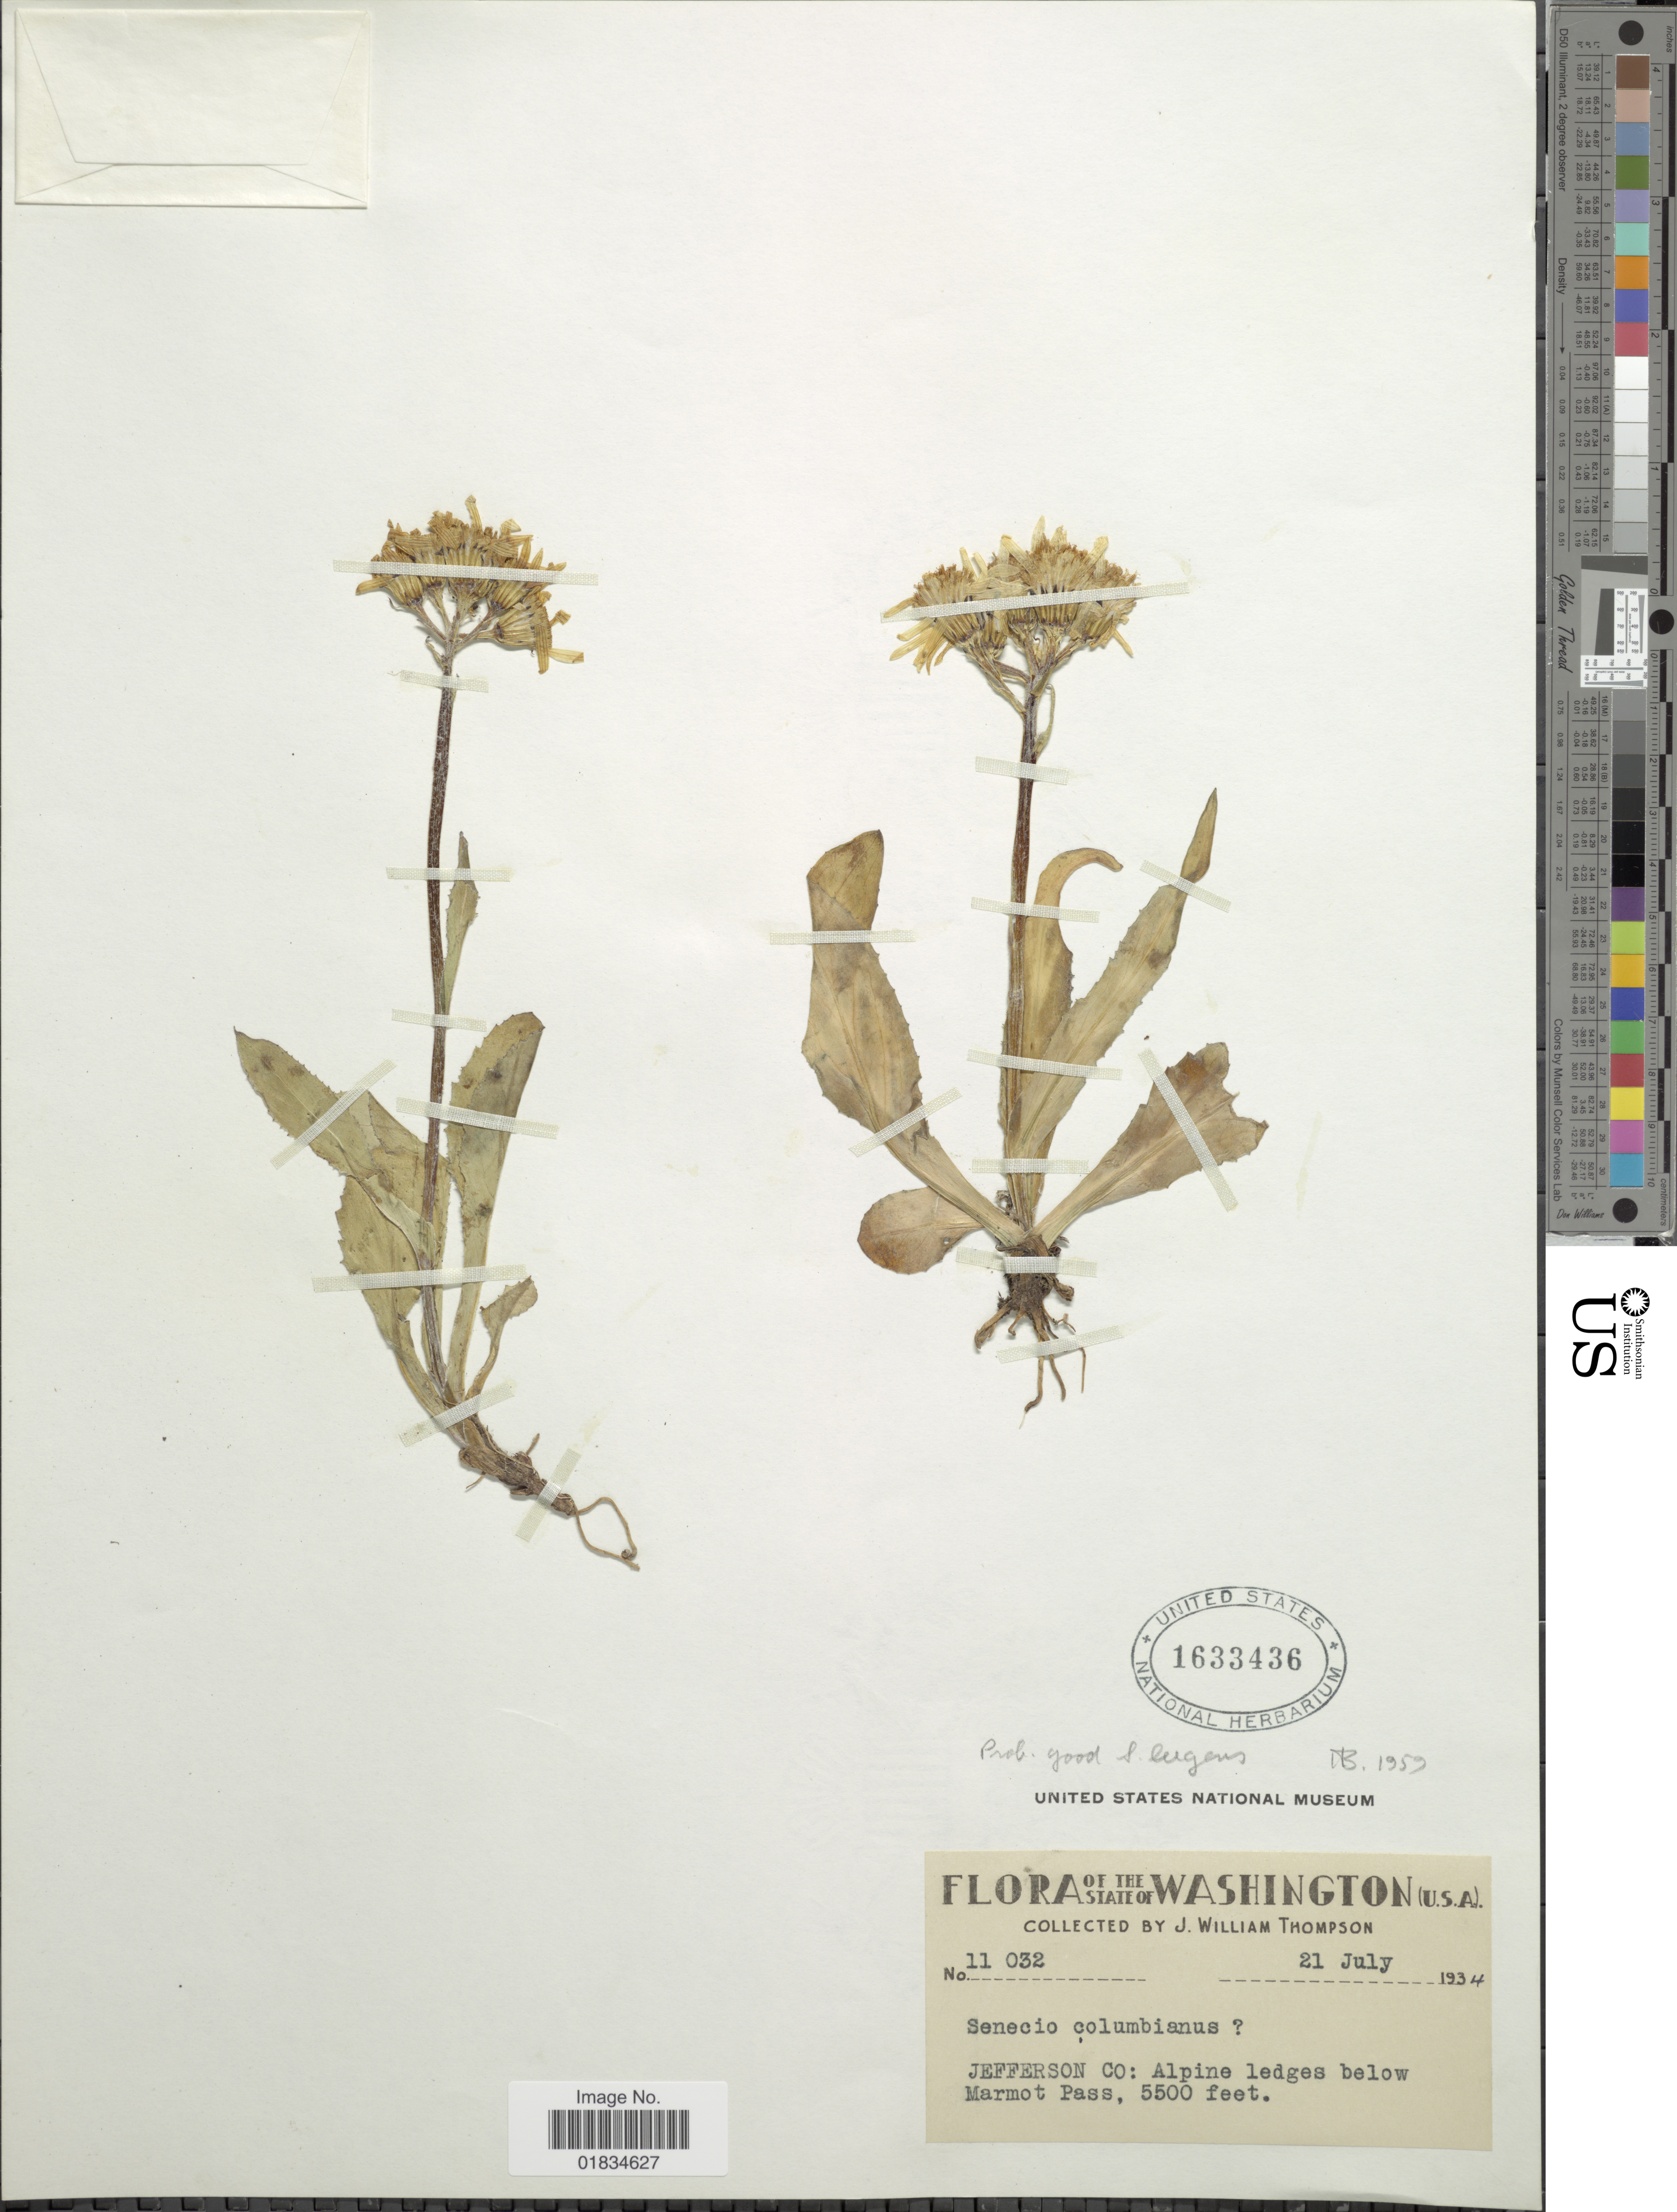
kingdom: Plantae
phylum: Tracheophyta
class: Magnoliopsida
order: Asterales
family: Asteraceae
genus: Senecio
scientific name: Senecio lugens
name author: Richardson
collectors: J. W. Thompson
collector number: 11032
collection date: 1934-07-21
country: United States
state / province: Washington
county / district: Jefferson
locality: Jefferson Co. Below Marmot Pass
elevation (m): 1676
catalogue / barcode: US 1633436